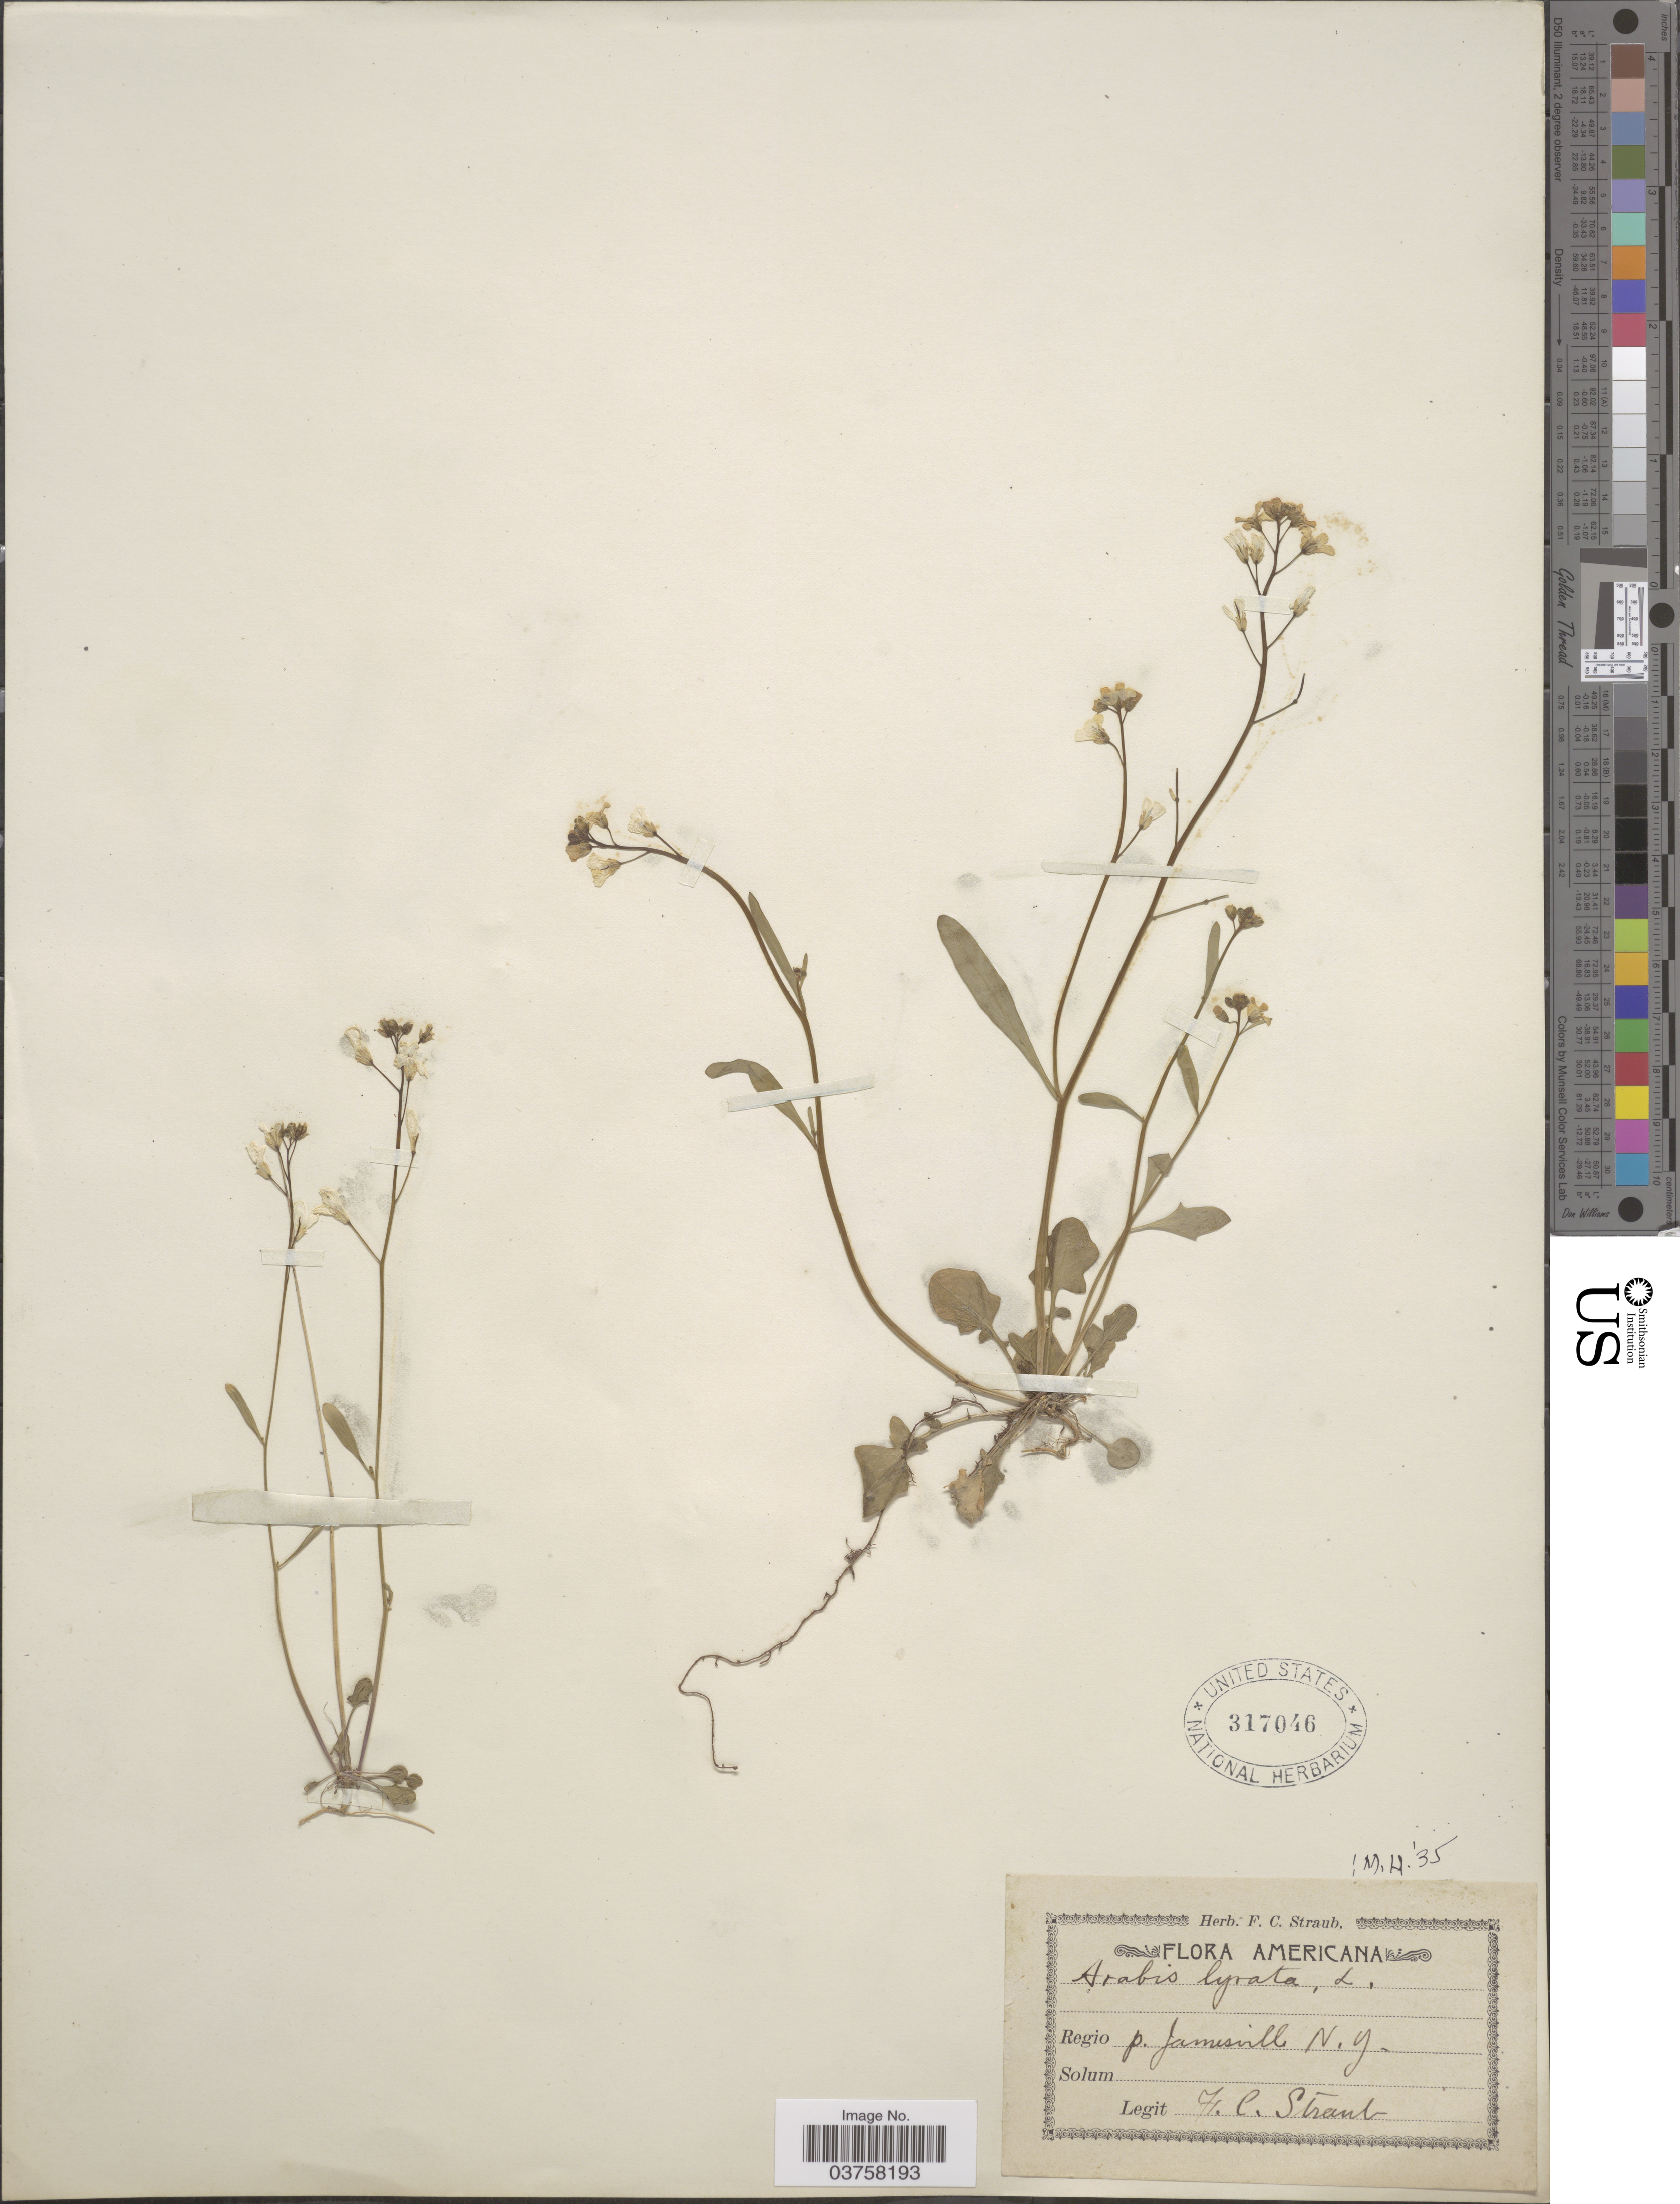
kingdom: Plantae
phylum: Tracheophyta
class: Magnoliopsida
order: Brassicales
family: Brassicaceae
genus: Arabis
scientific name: Arabis lyrata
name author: L.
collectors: F. Straub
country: United States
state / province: New York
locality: Americana. Regio P. Jamesville.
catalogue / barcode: US 317046